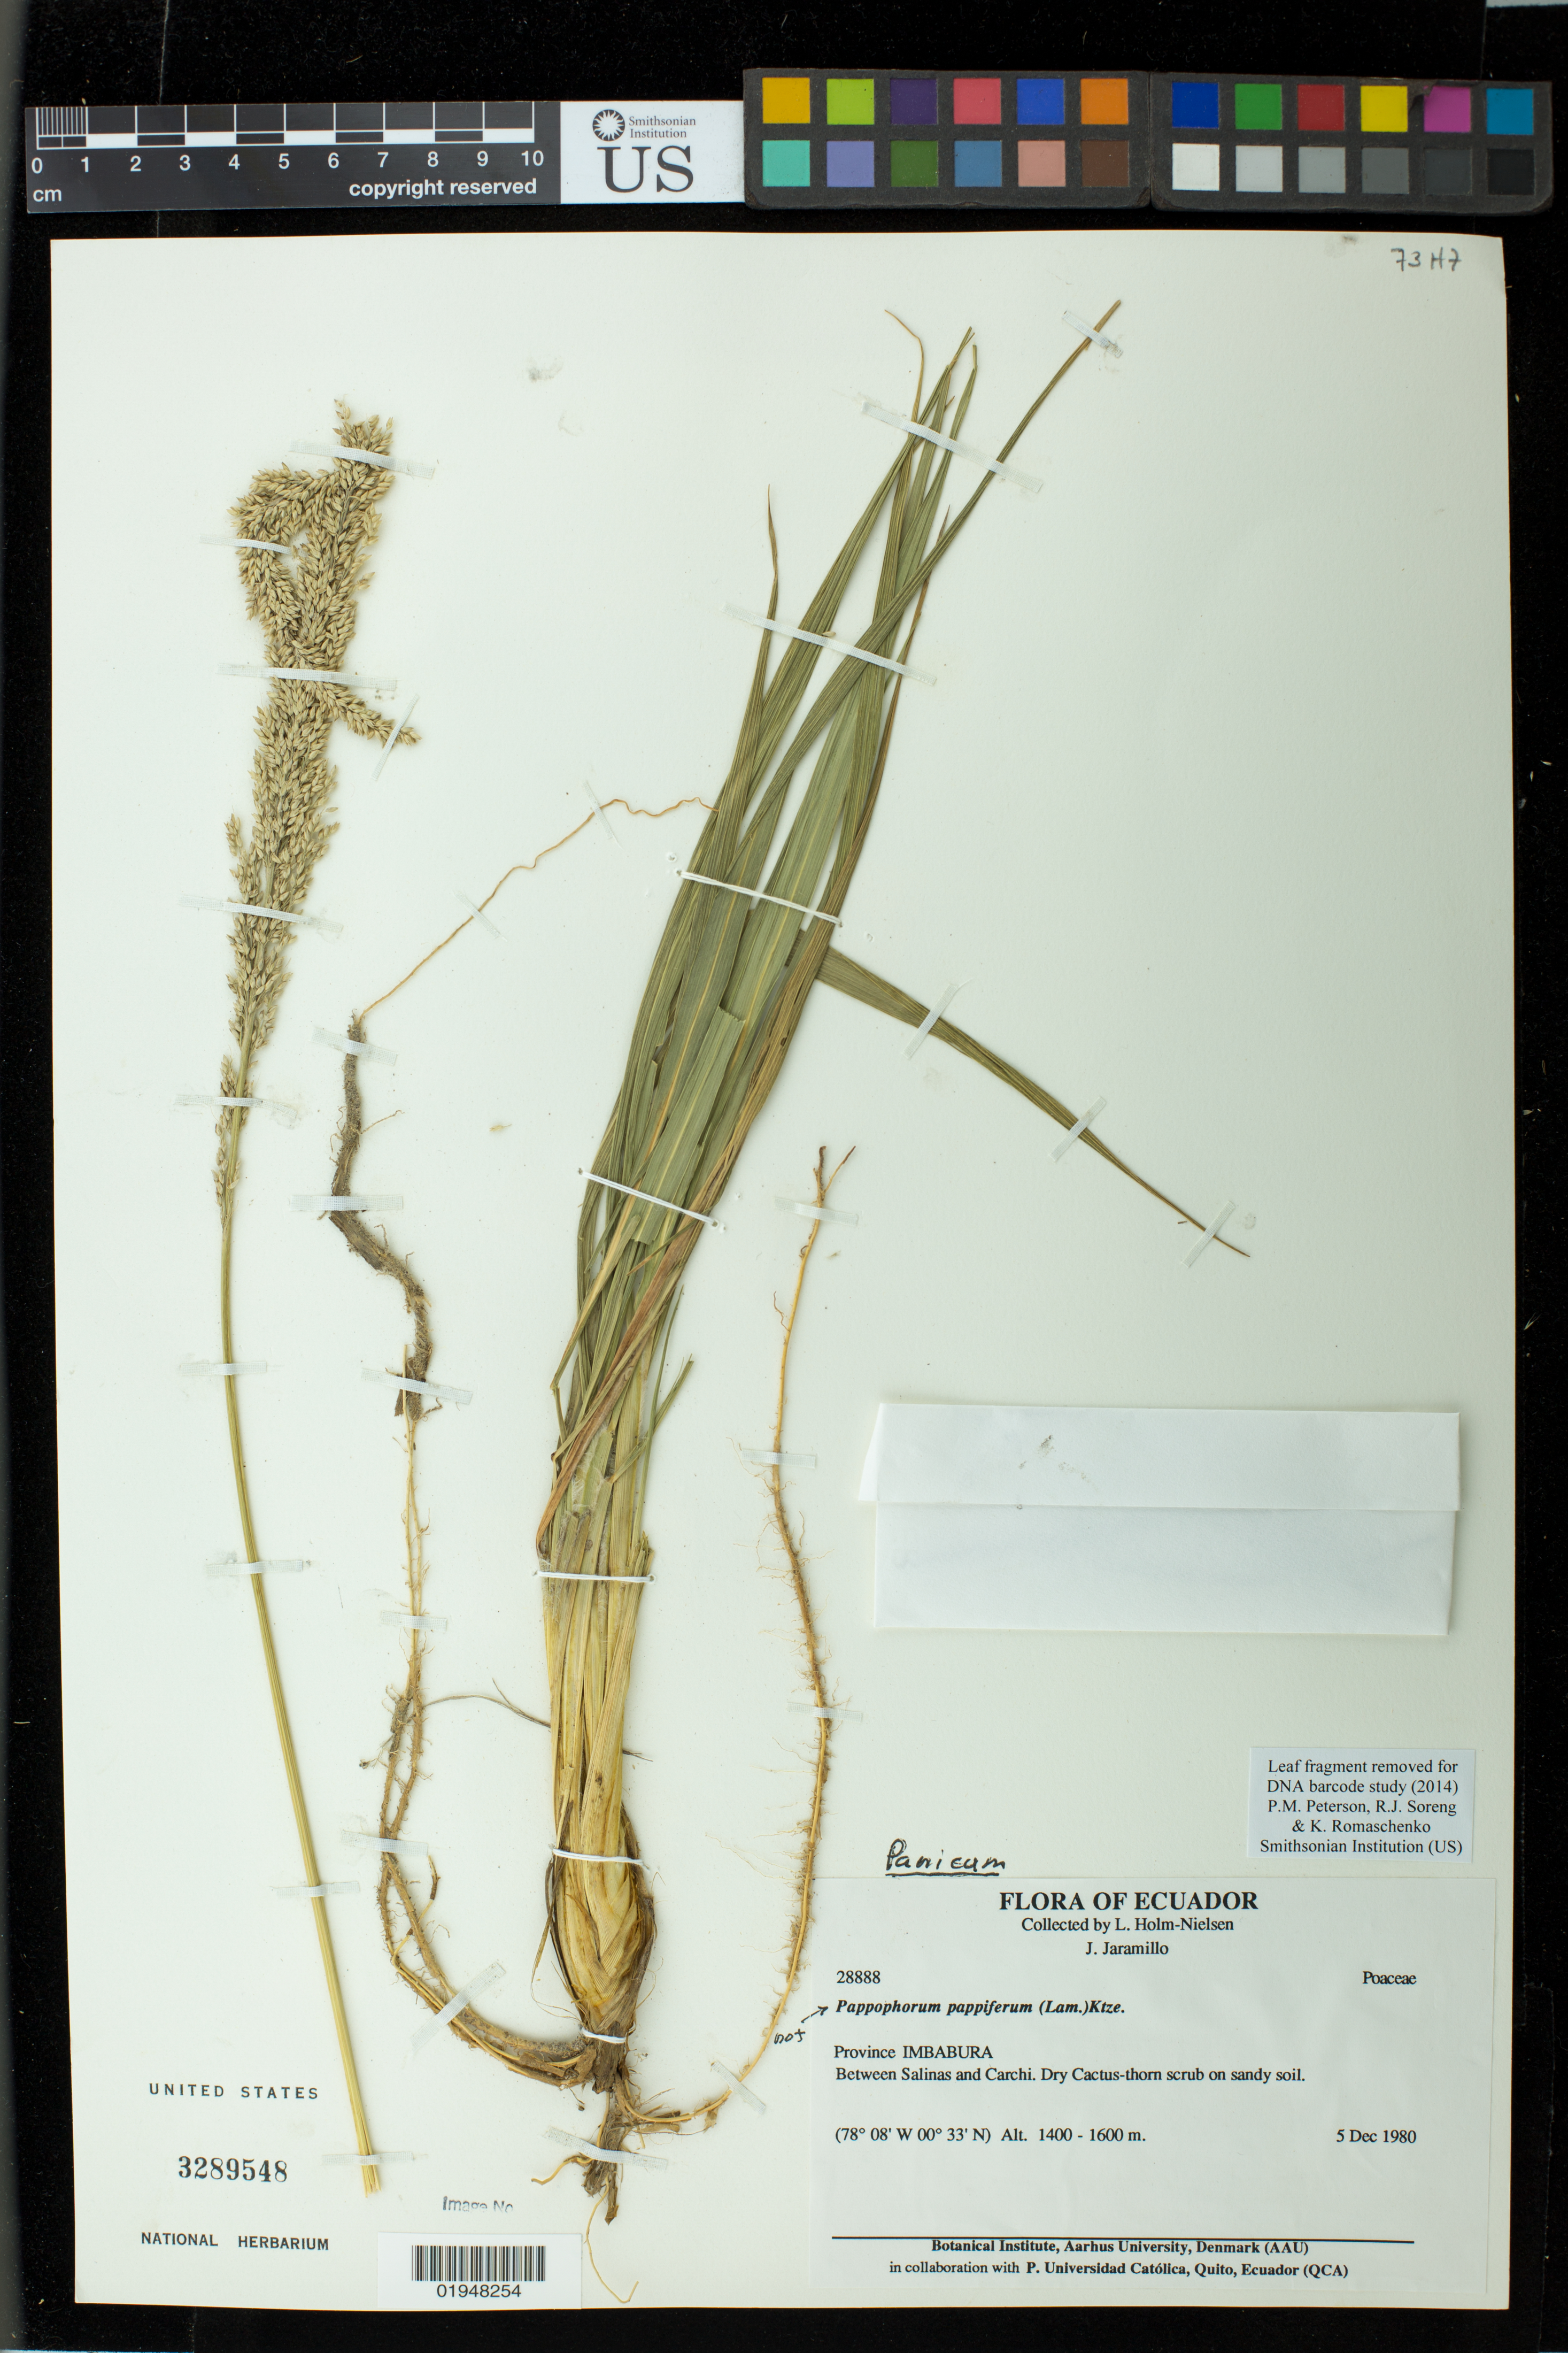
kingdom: Plantae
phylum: Tracheophyta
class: Liliopsida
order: Poales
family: Poaceae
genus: Panicum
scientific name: Panicum sp.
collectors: L. B. Holm-Nielsen & J. Jaramillo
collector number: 28888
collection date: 1980-12-05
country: Ecuador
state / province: Imbabura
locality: Between Salinas and Carchi.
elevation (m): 1400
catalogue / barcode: US 3289548